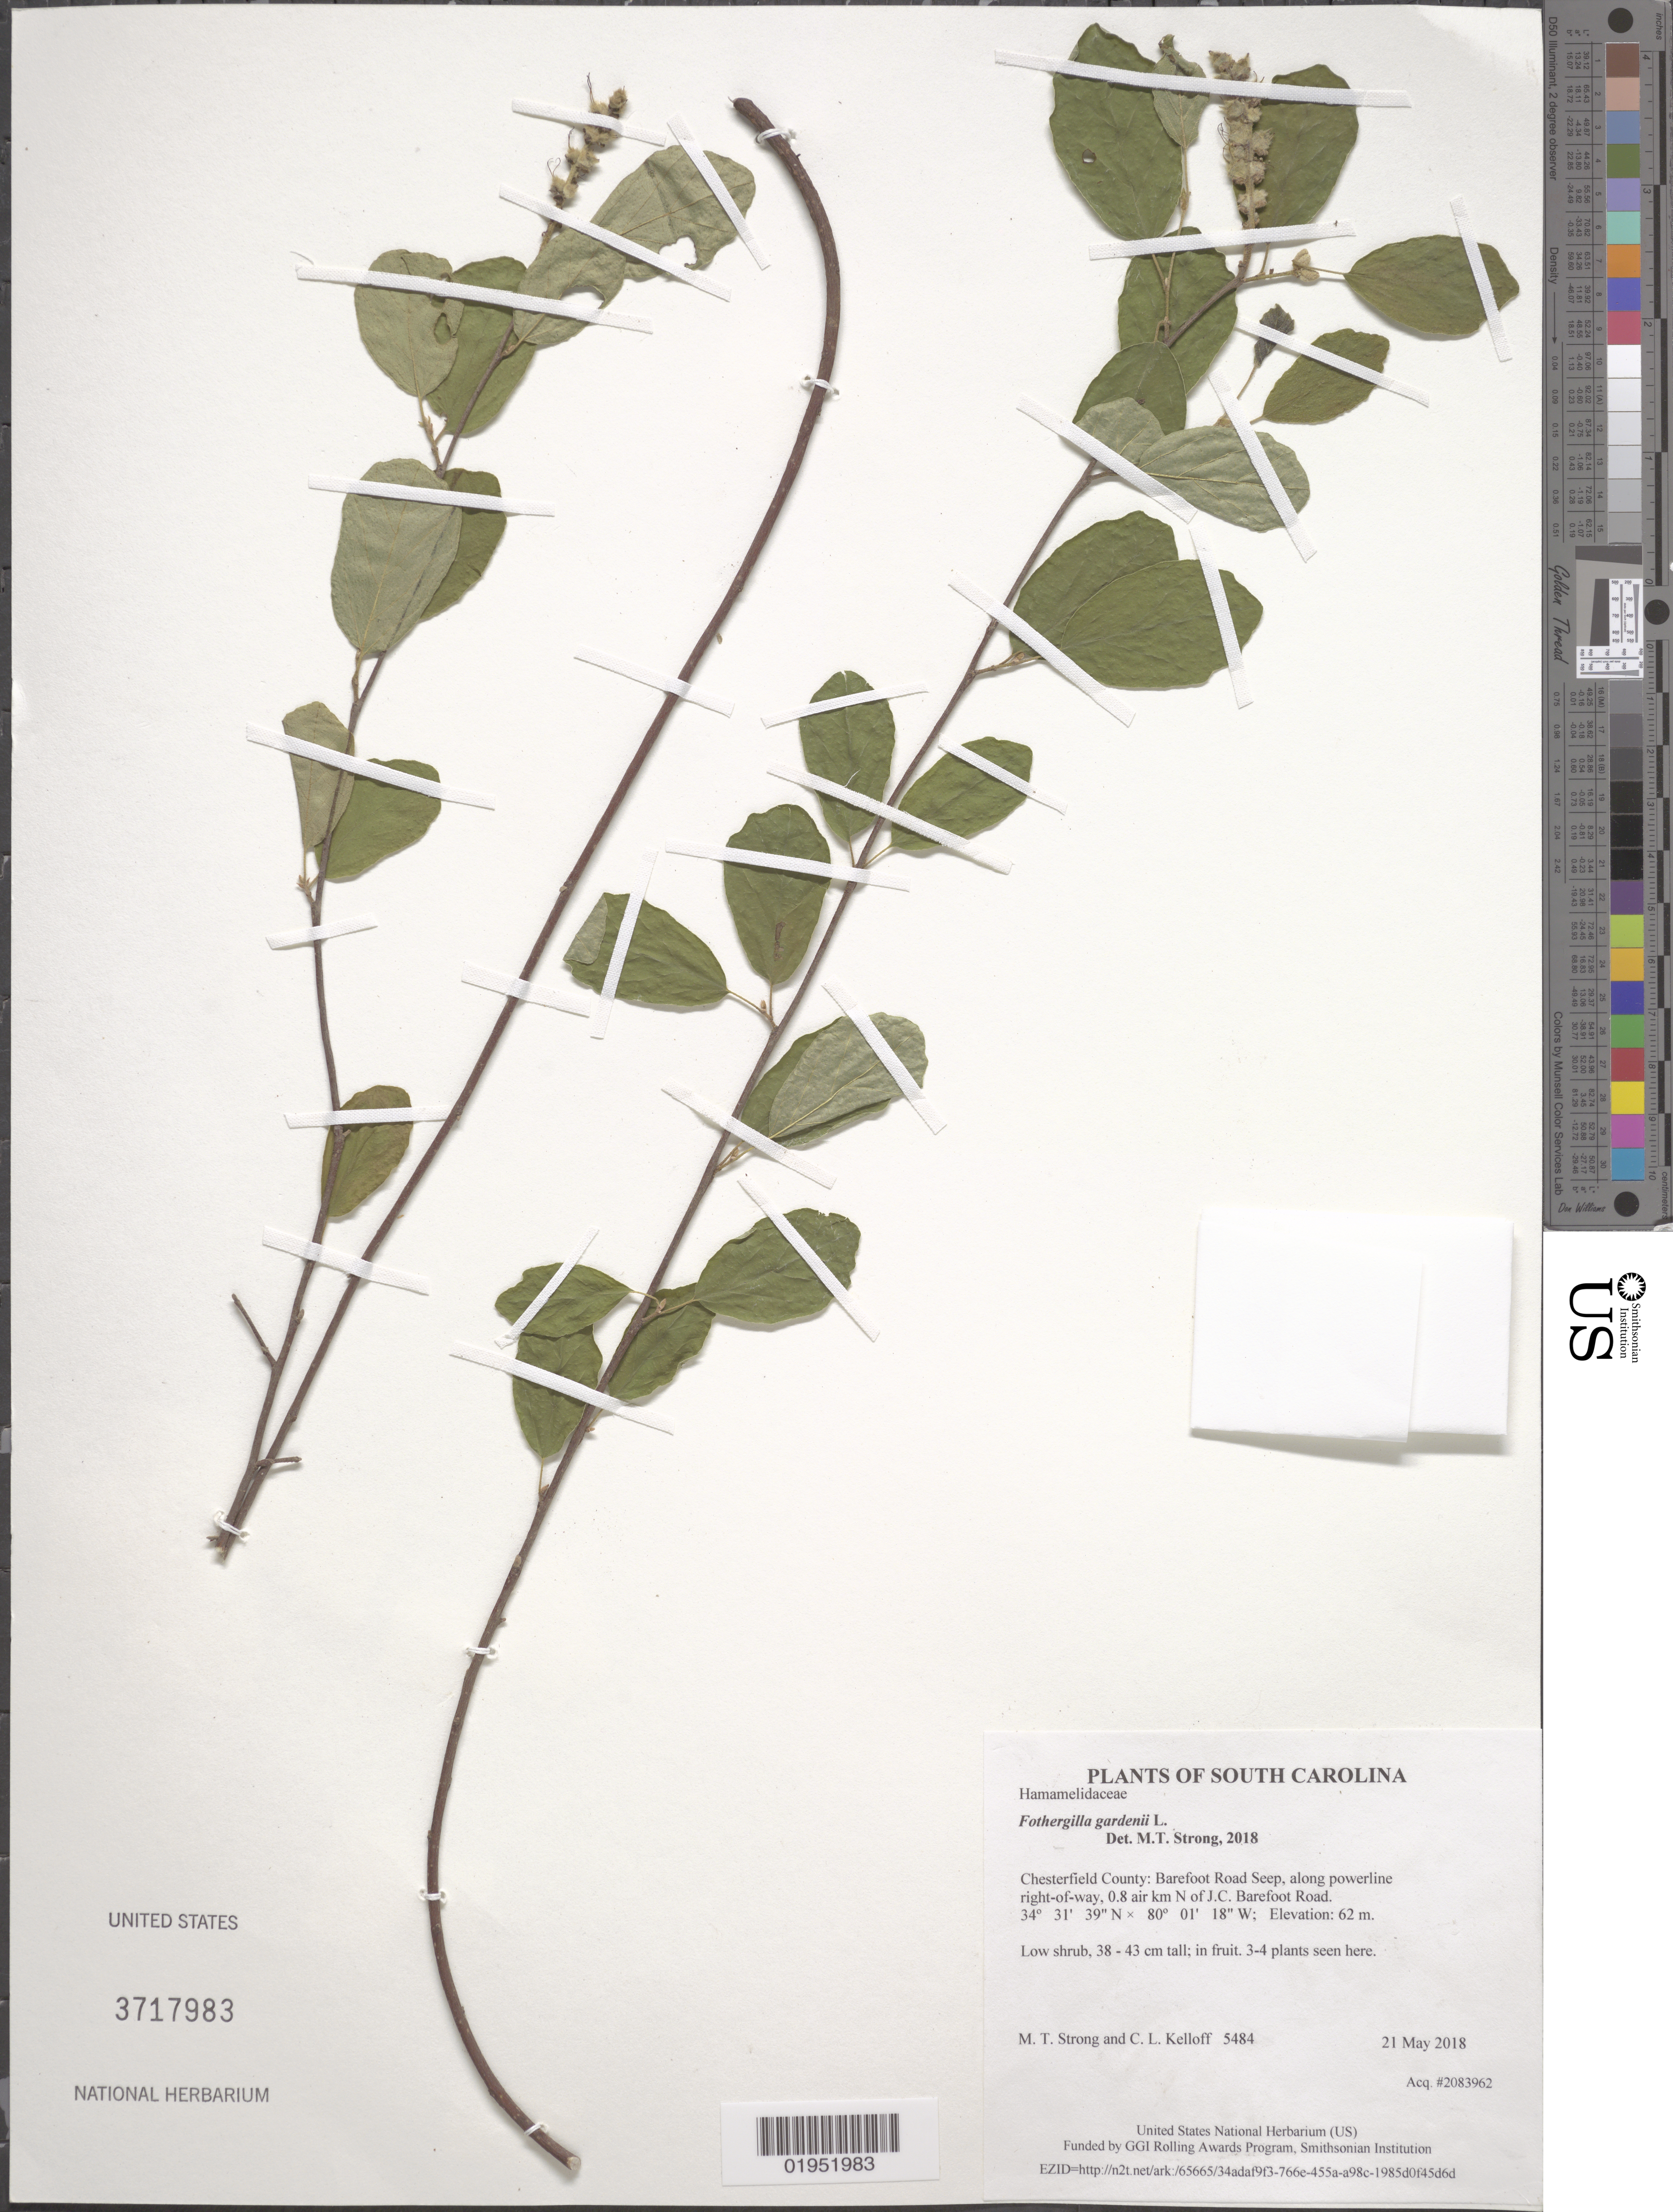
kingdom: Plantae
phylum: Tracheophyta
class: Magnoliopsida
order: Saxifragales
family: Hamamelidaceae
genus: Fothergilla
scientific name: Fothergilla gardenii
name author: L.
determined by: Strong, Mark T., (BOT), Smithsonian Institution - National Museum of Natural History (UNITED STATES)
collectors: M. T. Strong & C. L. Kelloff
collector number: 5484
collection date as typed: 21 May 2018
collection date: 2018-05-21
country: United States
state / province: South Carolina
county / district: Chesterfield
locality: Barefoot Road Seep, along powerline right-of-way, 0.8 air km N of J.C. Barefoot Road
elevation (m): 62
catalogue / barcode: US 3717983